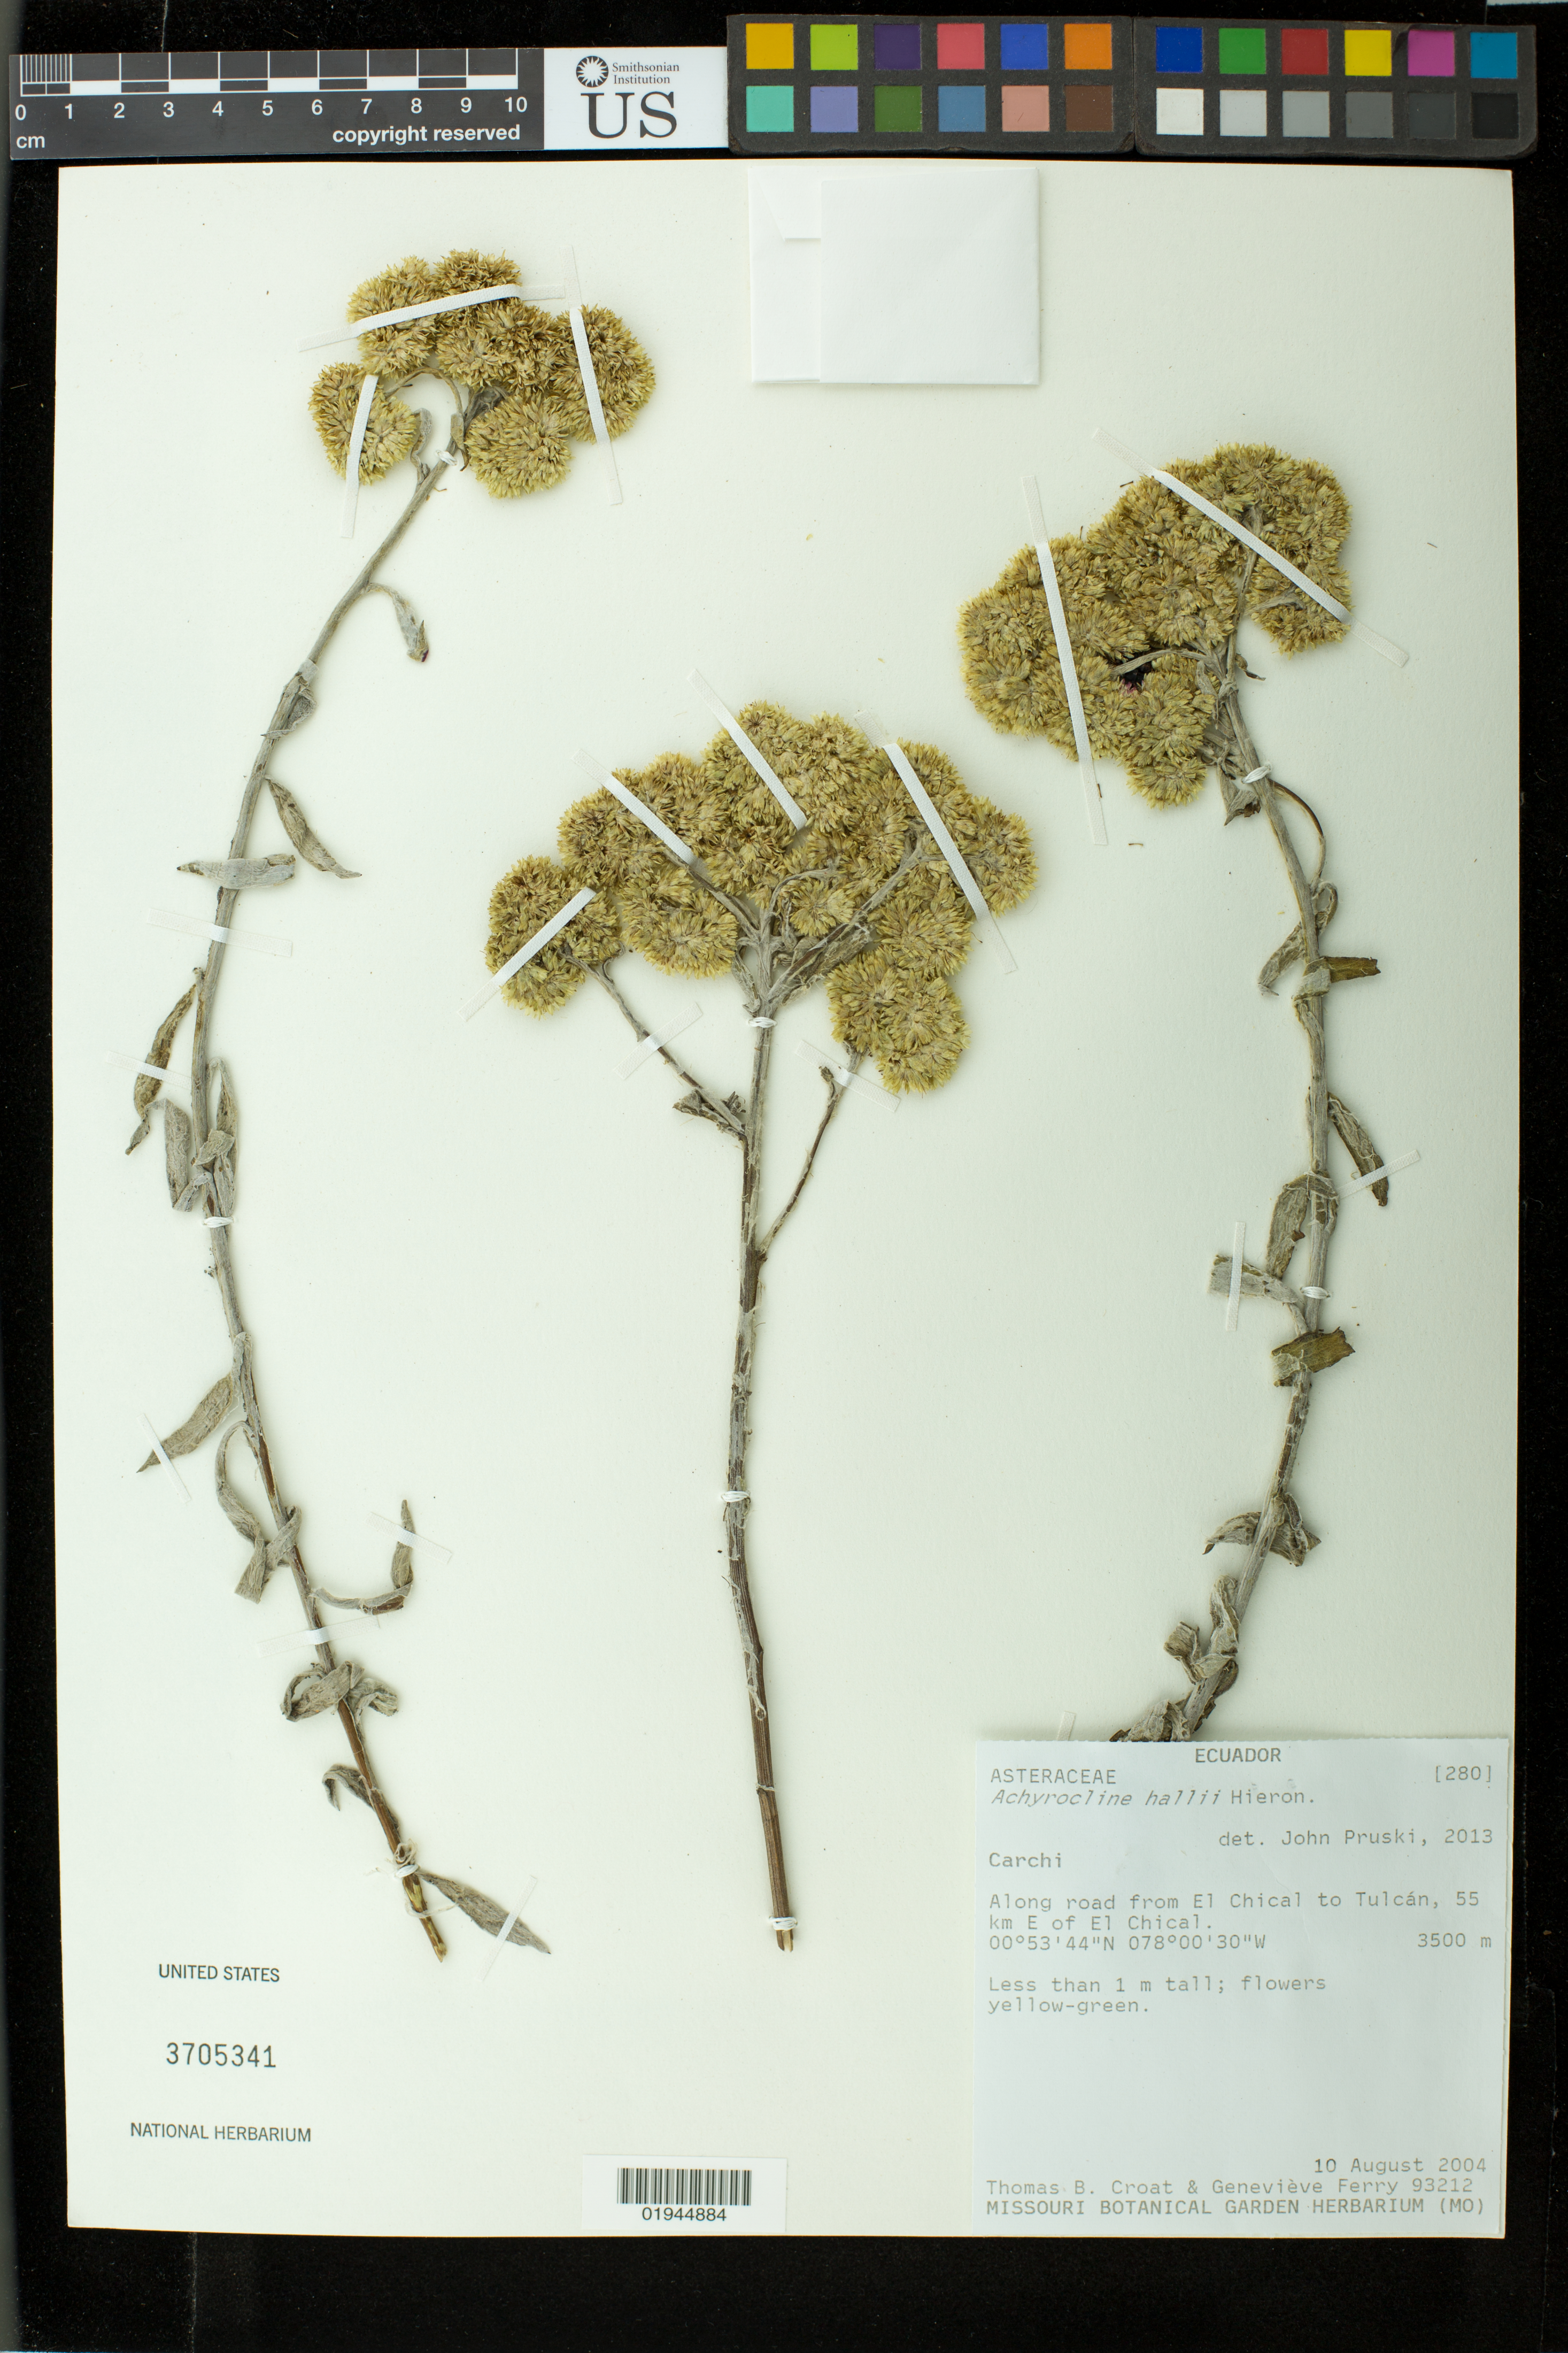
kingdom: Plantae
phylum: Tracheophyta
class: Magnoliopsida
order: Asterales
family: Asteraceae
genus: Achyrocline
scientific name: Achyrocline halli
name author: Hieron.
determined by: Pruski, J. F.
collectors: T. B. Croat & G. Ferry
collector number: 93212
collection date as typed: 10 Aug 2004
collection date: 2004-08-10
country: Ecuador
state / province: Carchí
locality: Along road between El Chical and Tulcán, 55 km E of El Chical.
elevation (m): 3500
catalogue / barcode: US 3705341